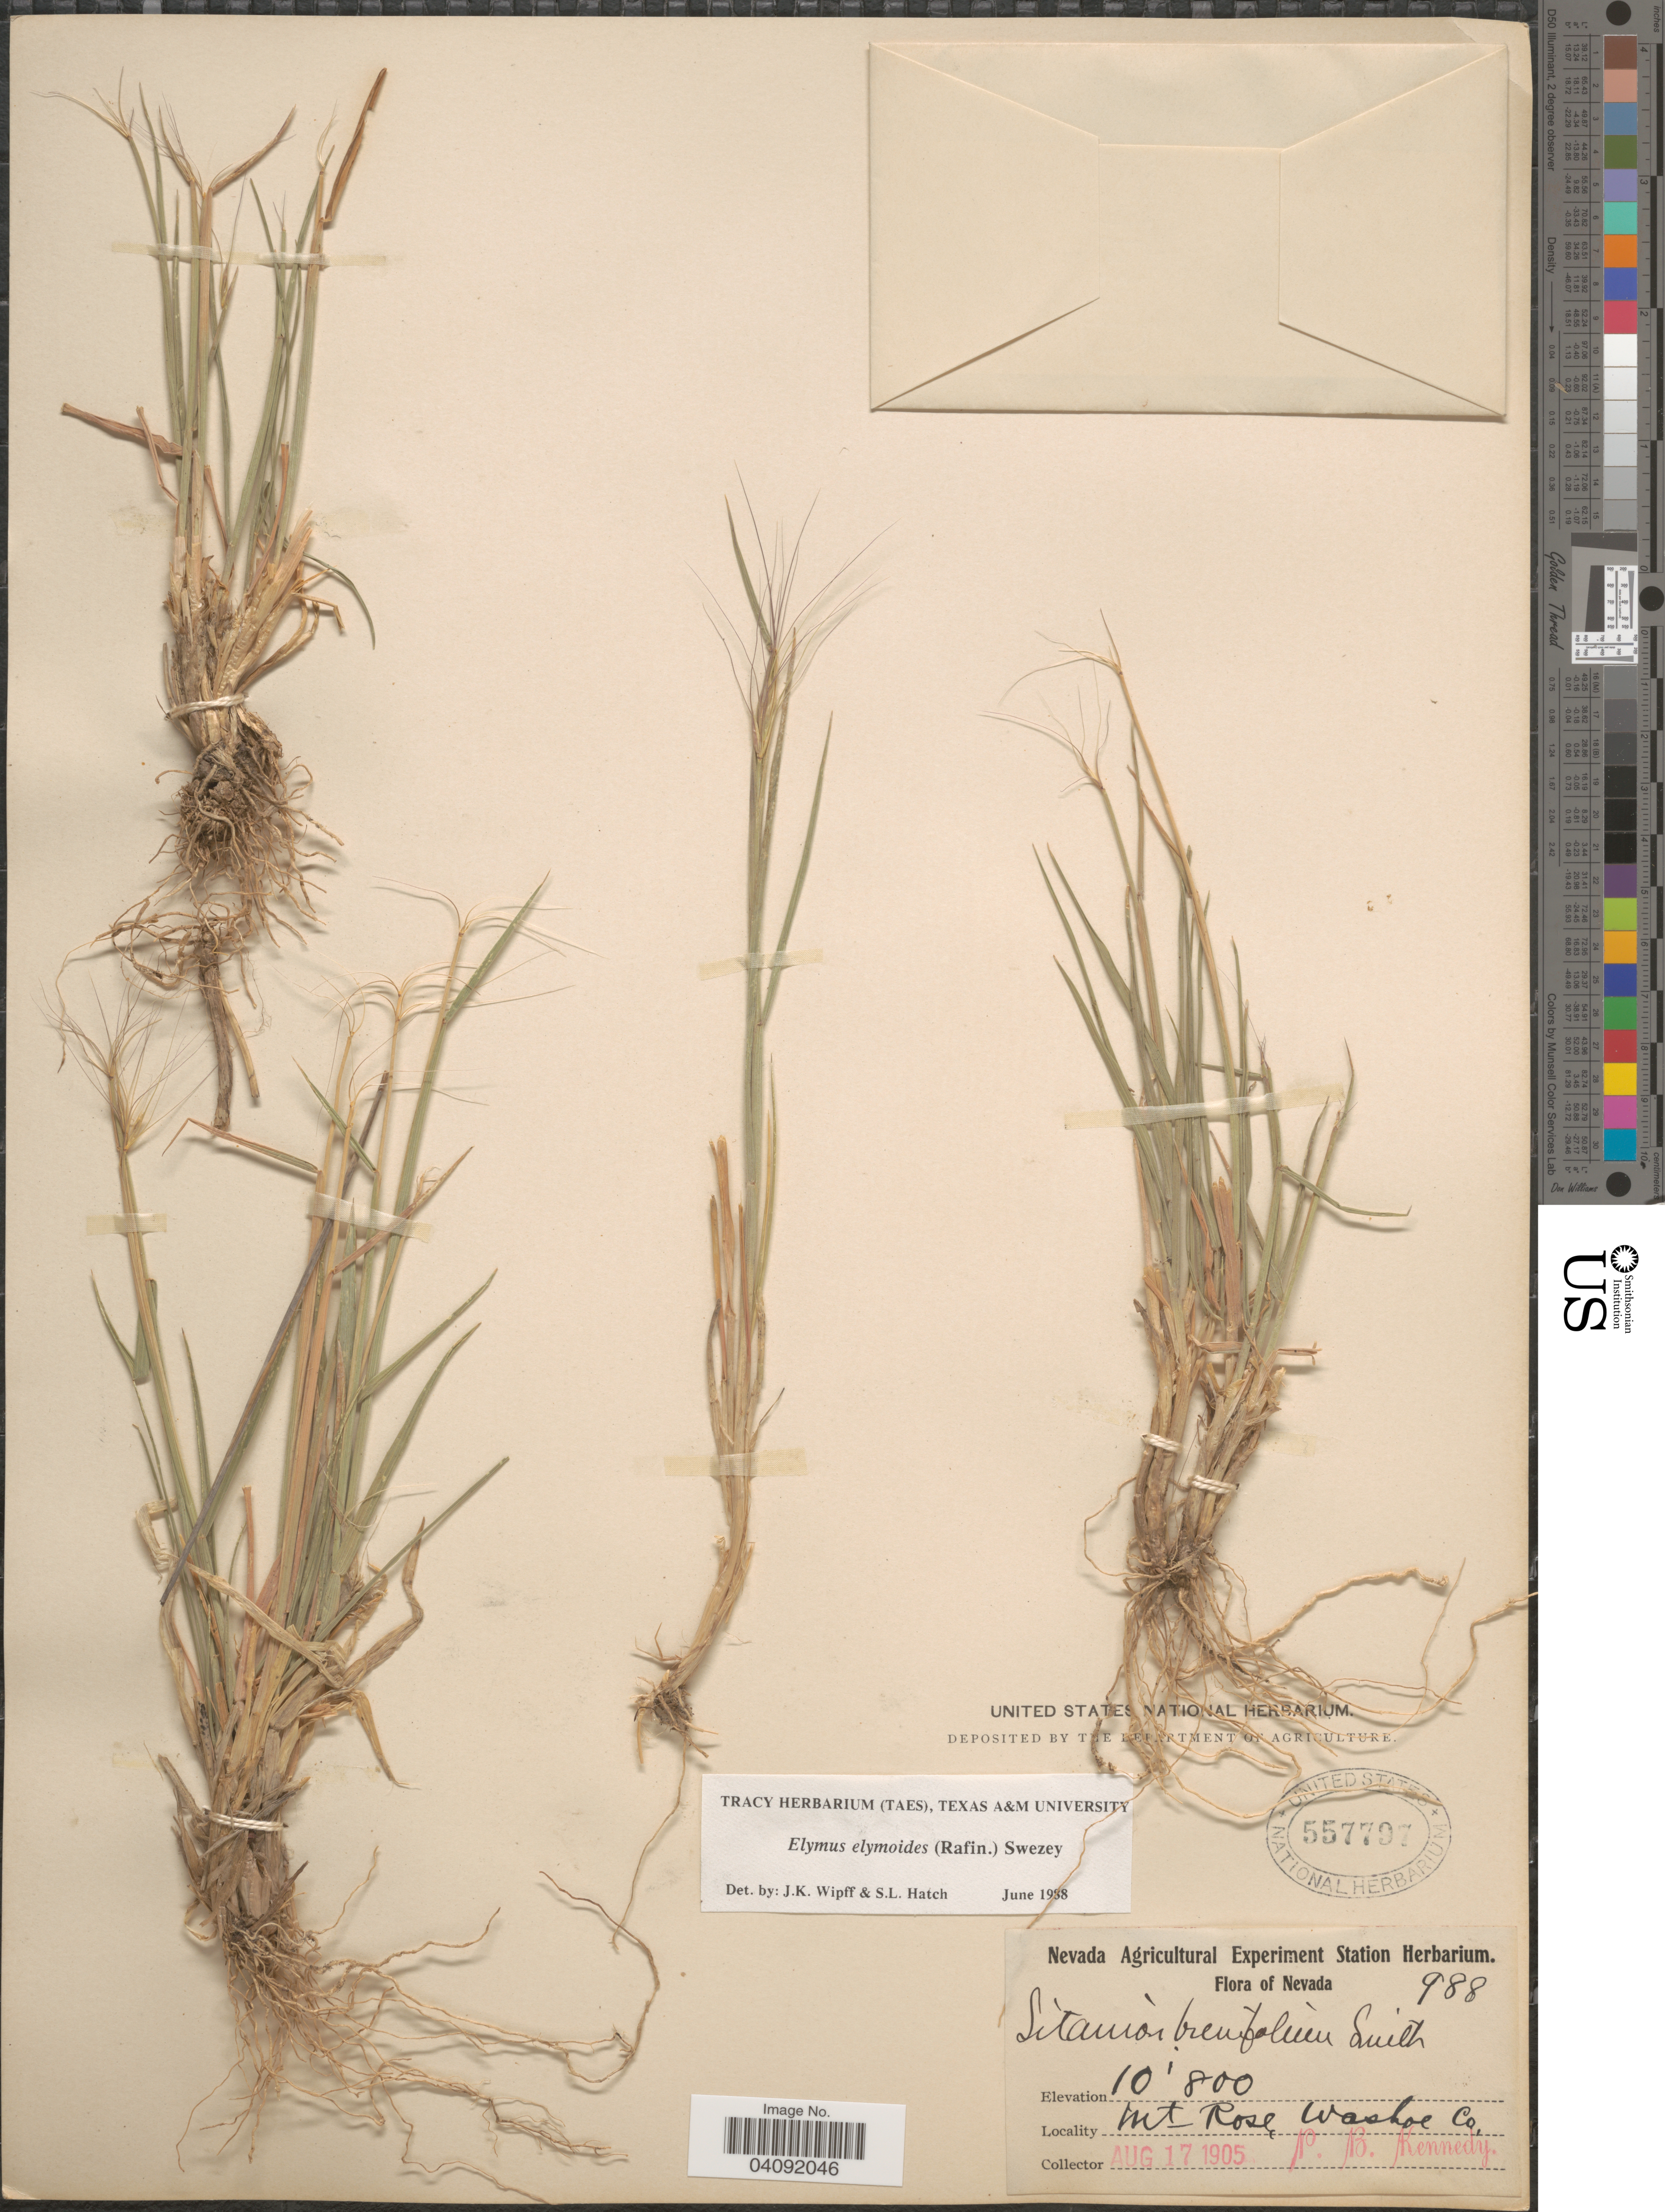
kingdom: Plantae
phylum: Tracheophyta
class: Liliopsida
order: Poales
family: Poaceae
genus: Elymus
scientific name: Elymus elymoides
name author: (Raf.) Swezey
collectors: P. B. Kennedy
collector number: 988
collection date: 1905-08-17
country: United States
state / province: Nevada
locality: Mt Rose, Washoe Co.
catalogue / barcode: US 557797